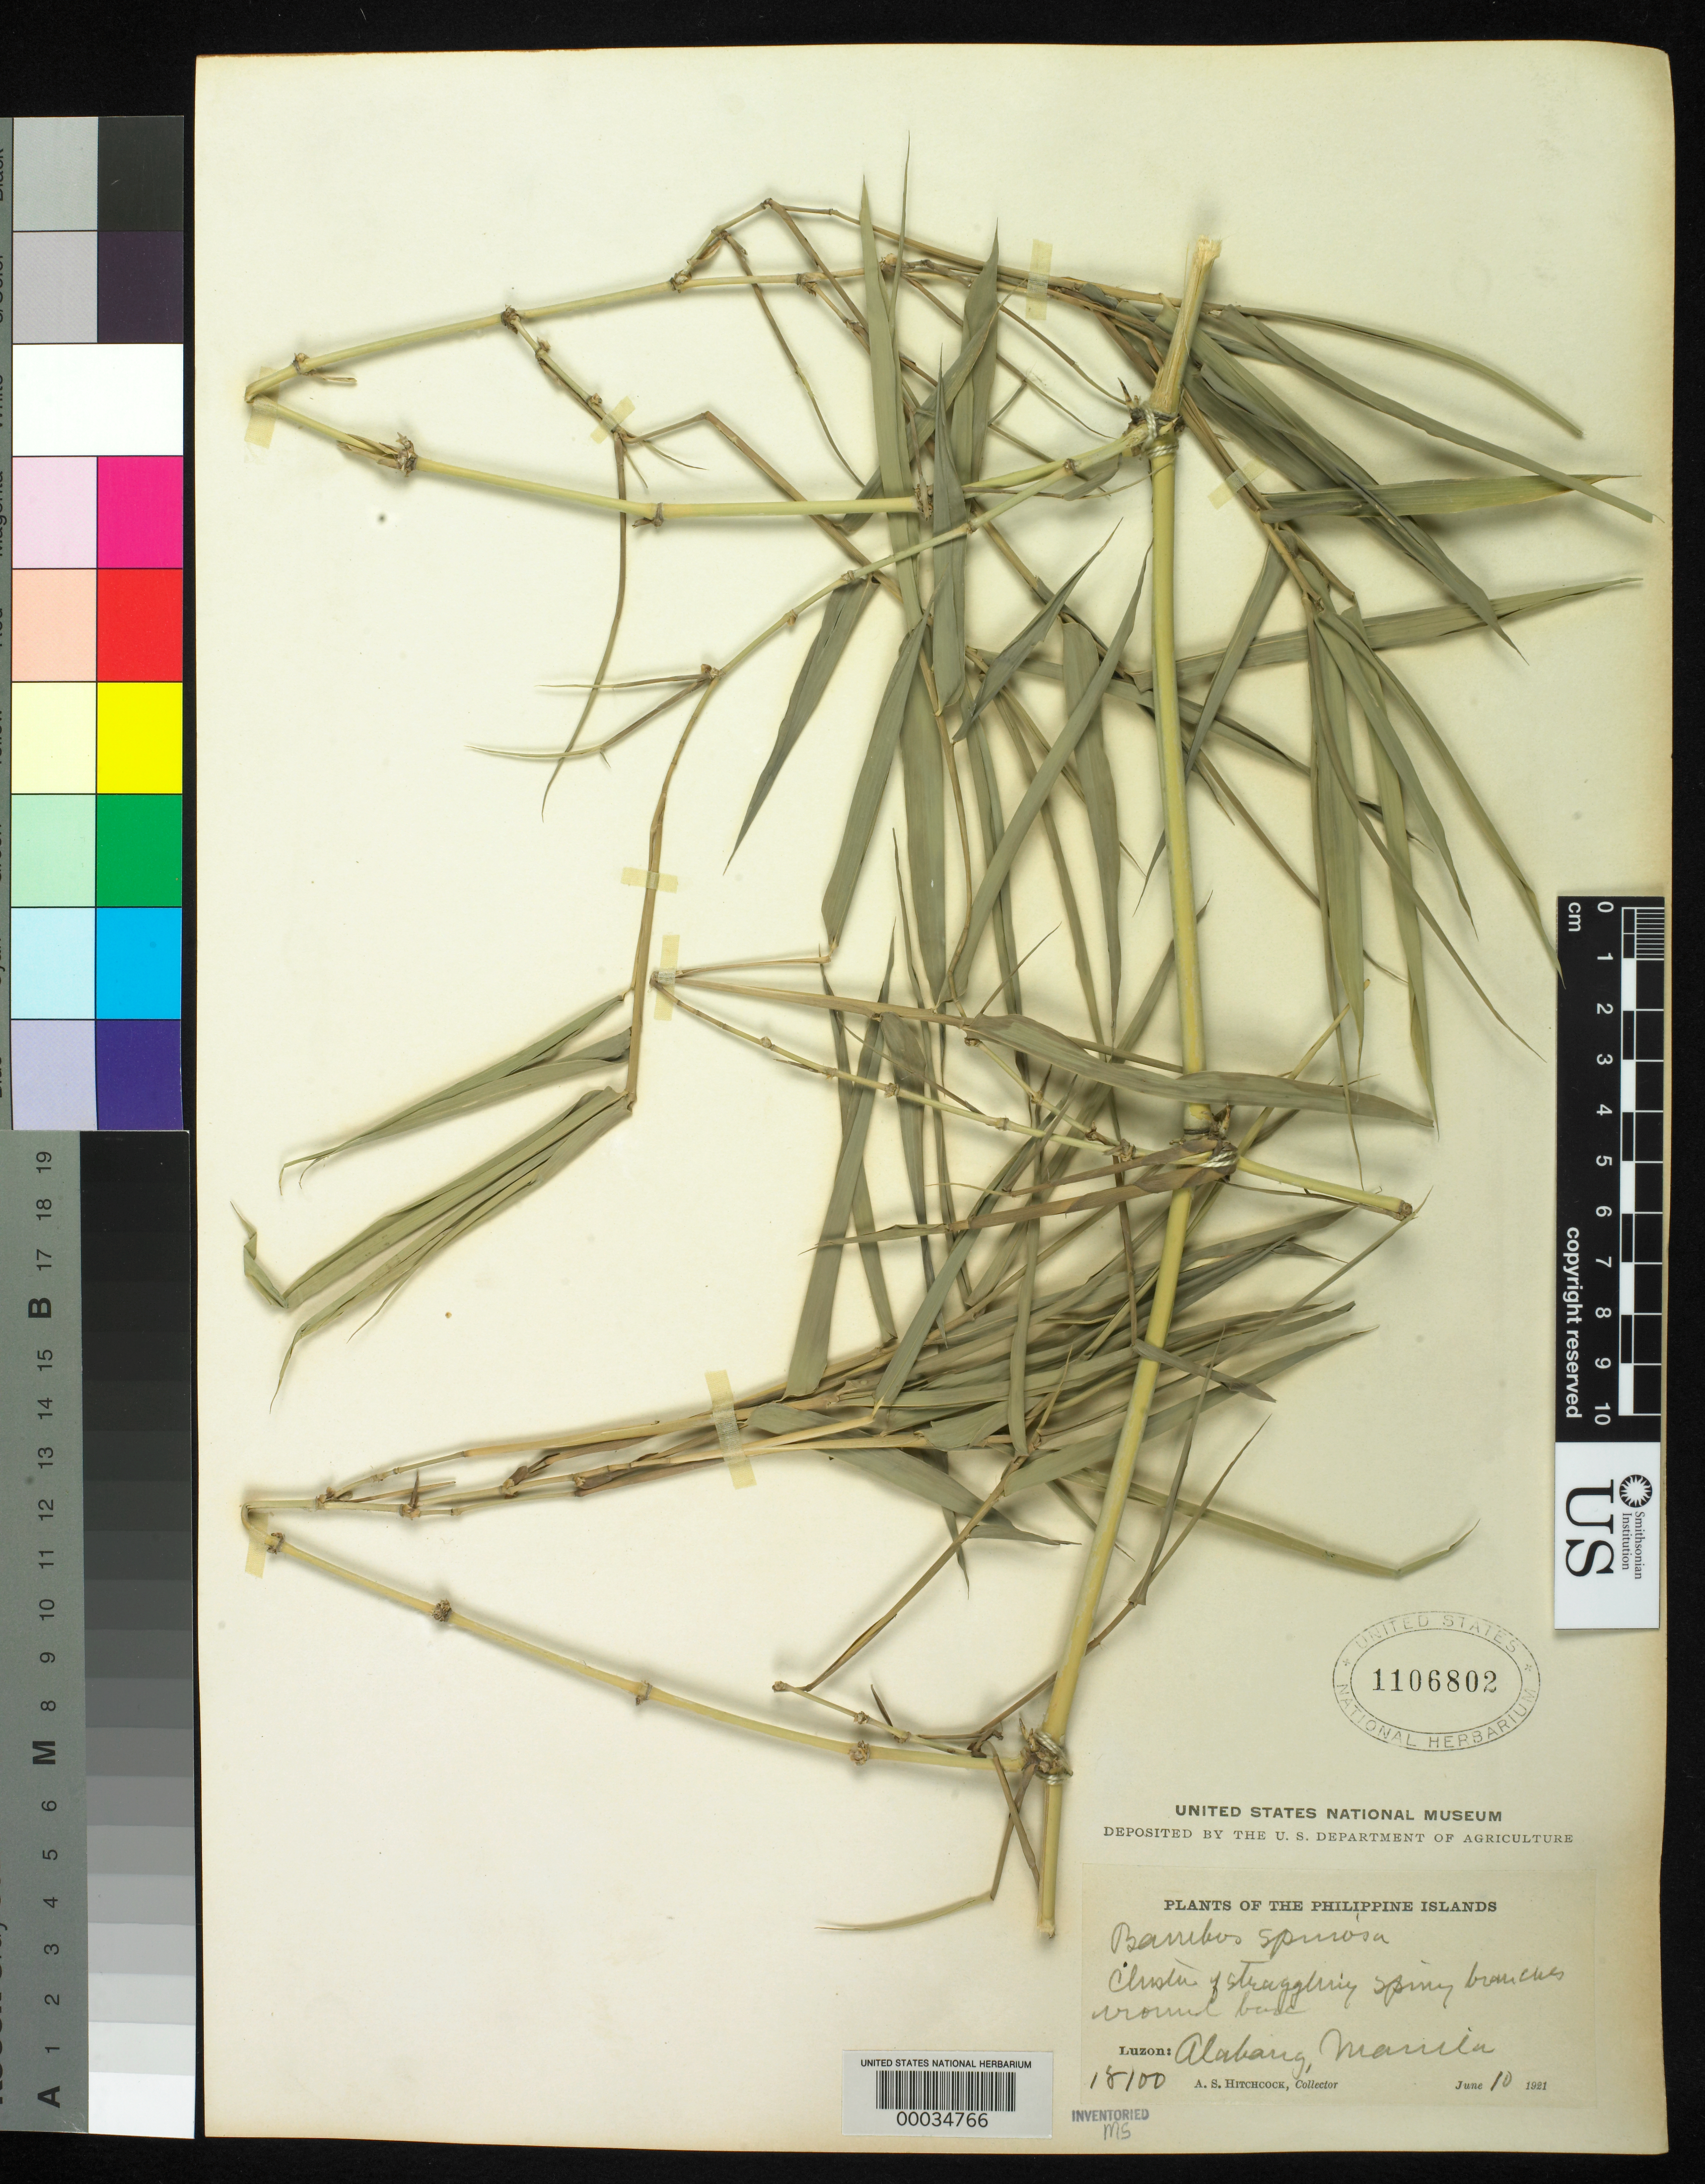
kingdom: Plantae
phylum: Tracheophyta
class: Liliopsida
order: Poales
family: Poaceae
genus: Bambusa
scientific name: Bambusa blumeana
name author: Schult. & Schult. f.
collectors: A. S. Hitchcock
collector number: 18100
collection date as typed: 10 Jun 1921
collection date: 1921-06-10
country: Philippines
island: Luzon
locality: Alabaug, manila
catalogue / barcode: US 1106802